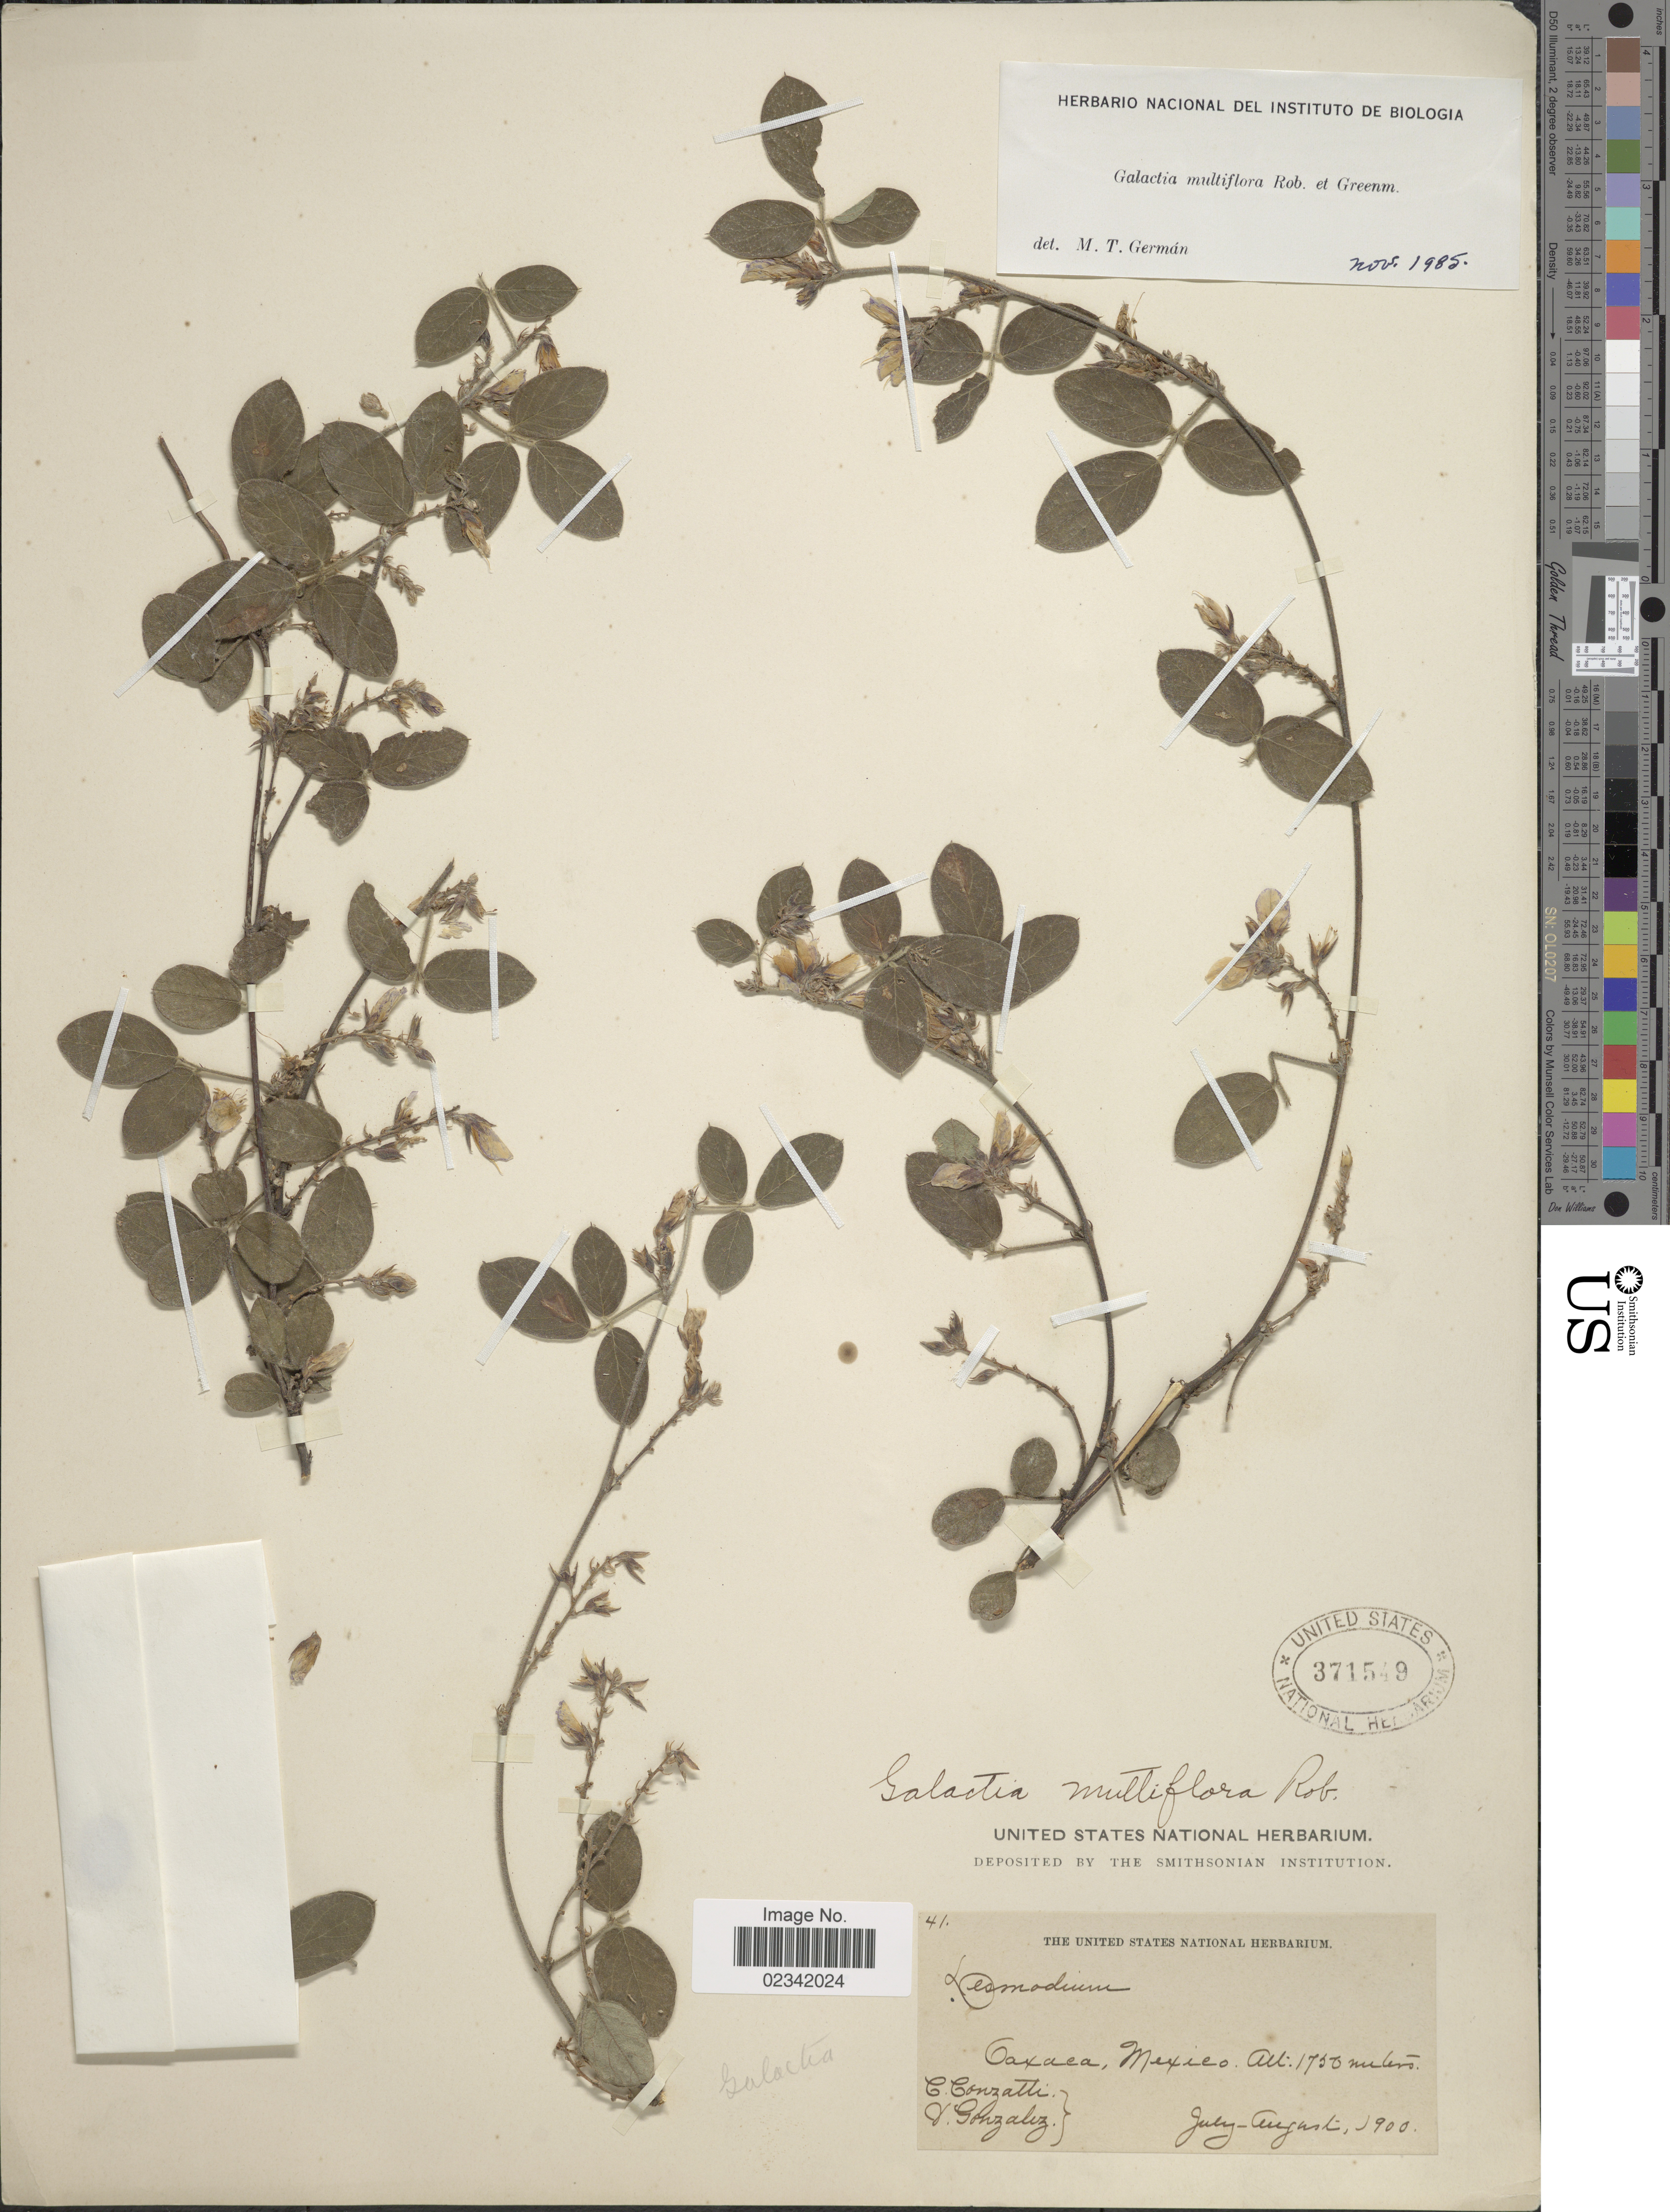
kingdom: Plantae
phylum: Tracheophyta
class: Magnoliopsida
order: Fabales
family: Fabaceae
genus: Galactia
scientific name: Galactia multiflora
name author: B.L. Rob.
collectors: C. Conzatti & V. Gonzalez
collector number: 41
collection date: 1900-07/1900-08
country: Mexico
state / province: Oaxaca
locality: Oaxaca, Mexico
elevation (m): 1750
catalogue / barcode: US 371549